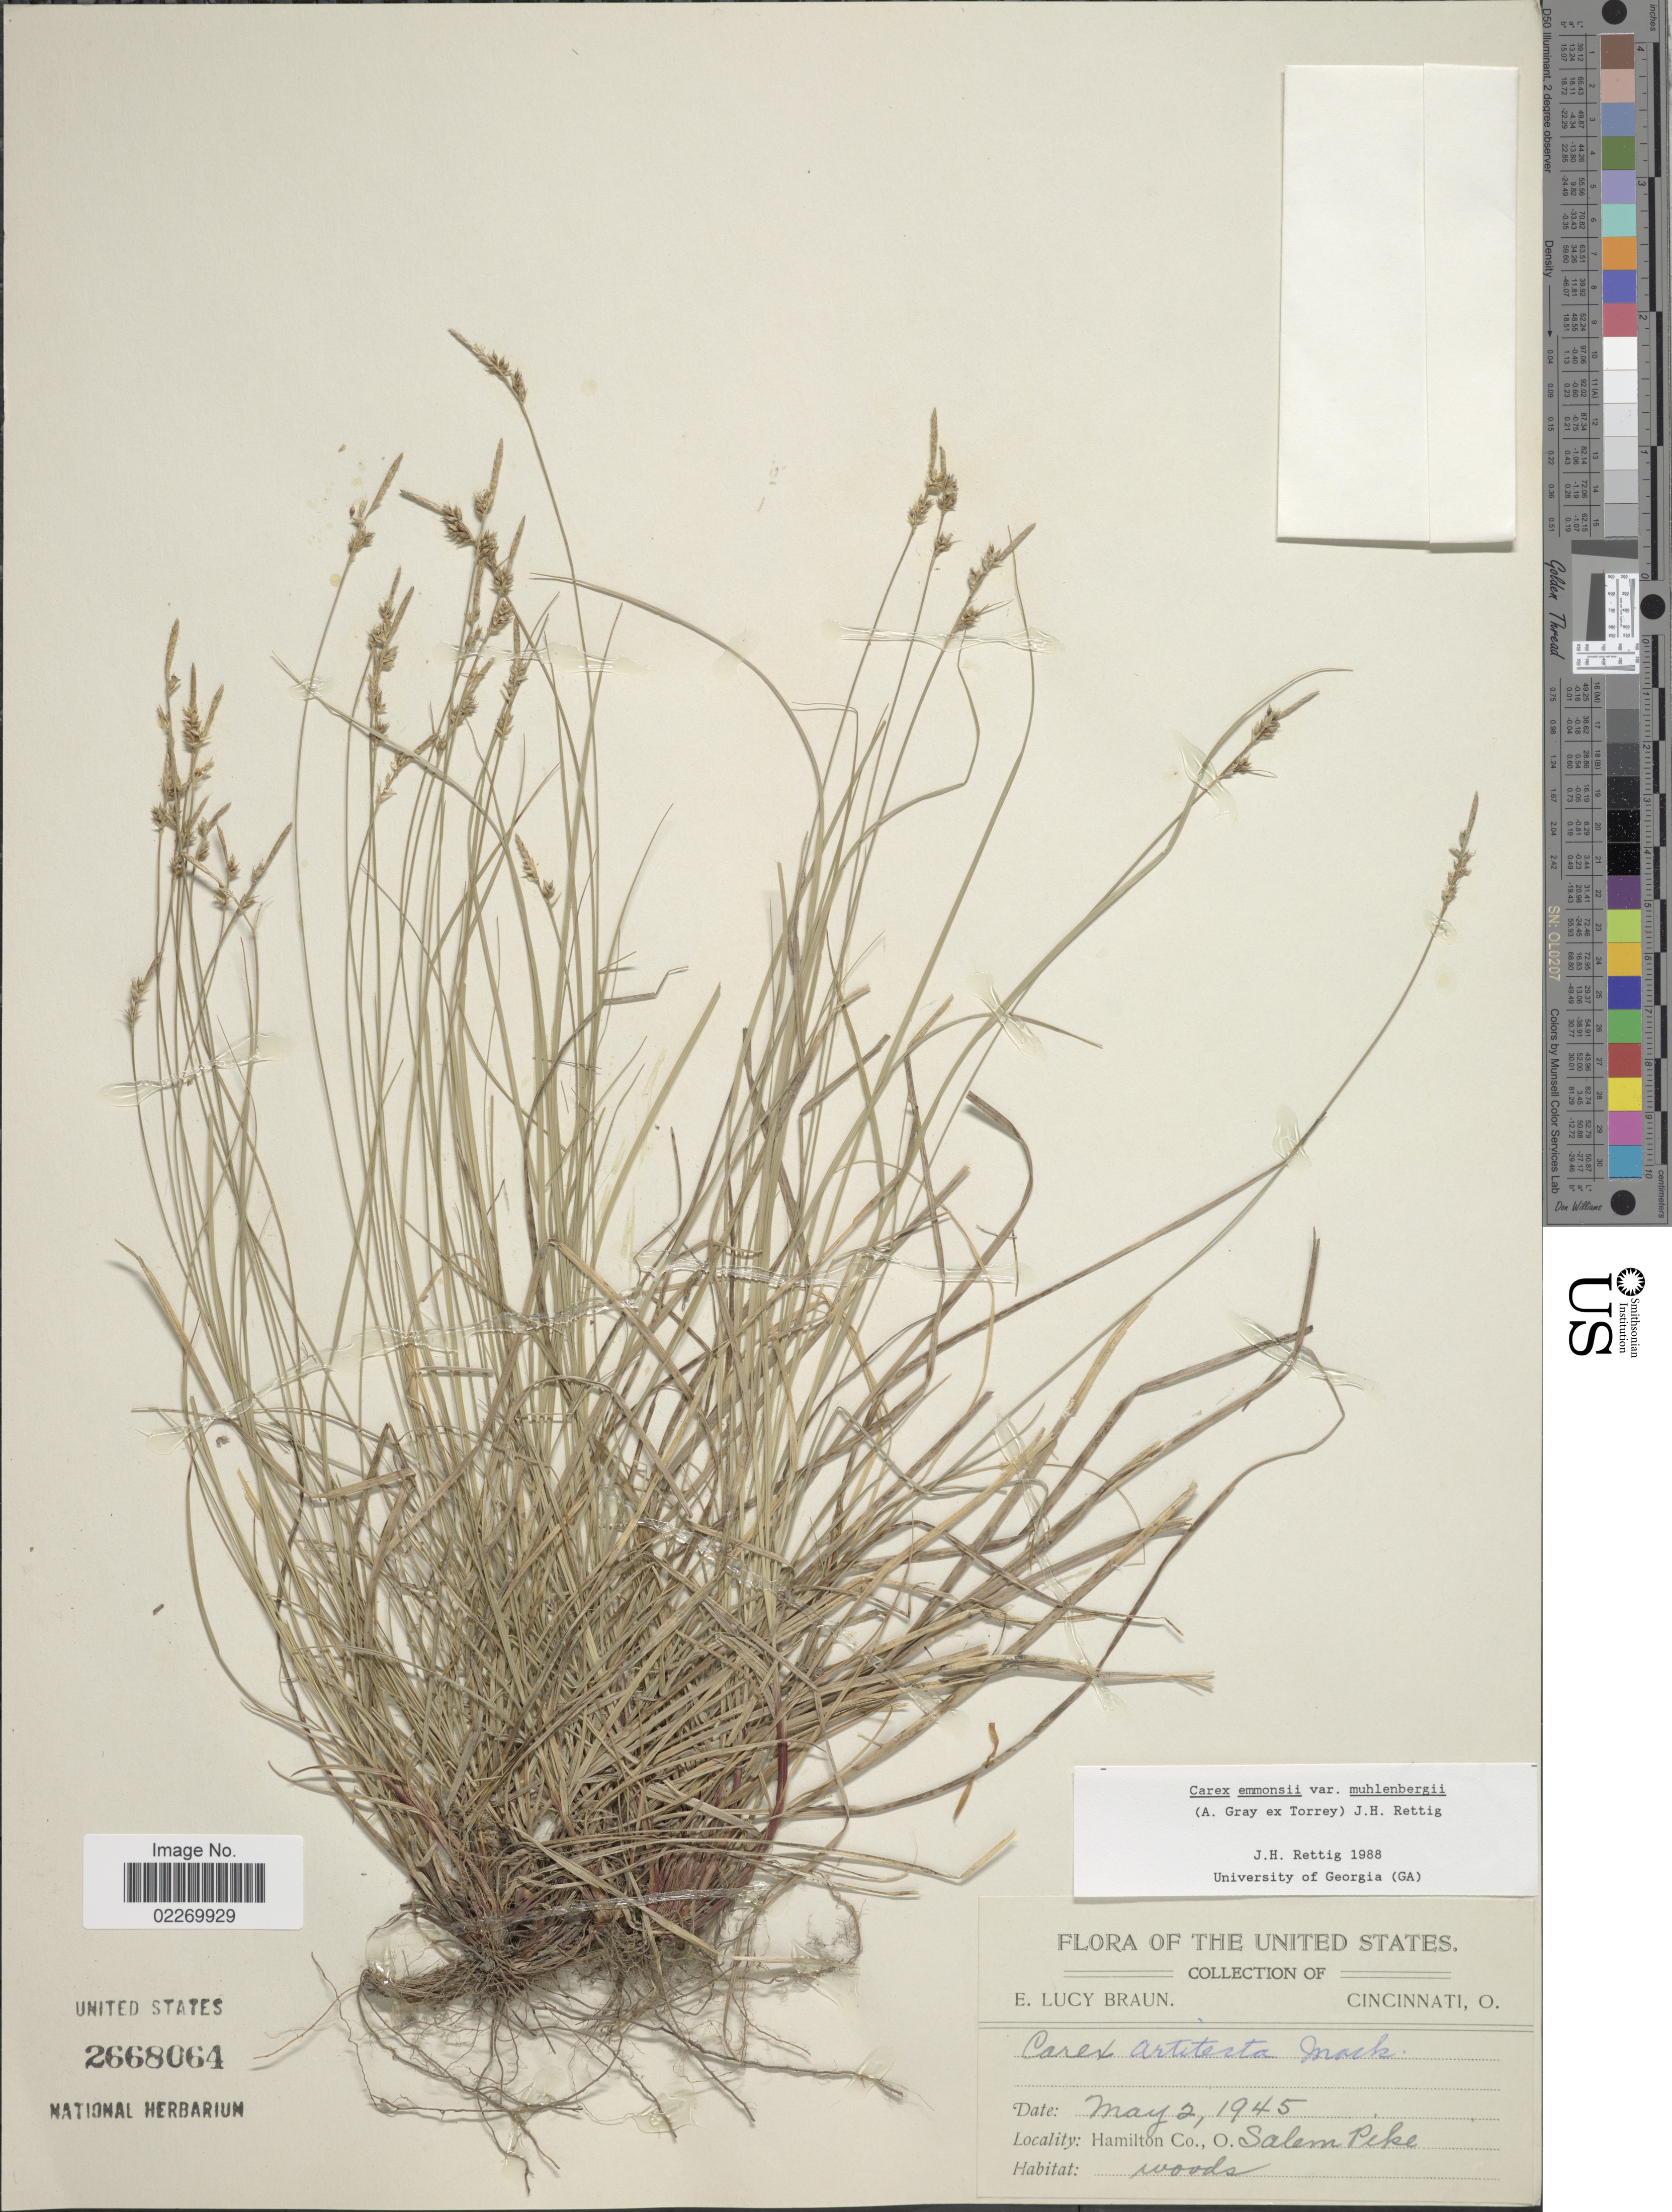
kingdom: Plantae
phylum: Tracheophyta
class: Liliopsida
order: Poales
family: Cyperaceae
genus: Carex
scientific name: Carex albicans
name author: Willd. ex Spreng.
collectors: E. L. Braun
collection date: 1945-05-02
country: United States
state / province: Ohio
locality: Hamilton Co., Salem Pike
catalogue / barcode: US 2668064